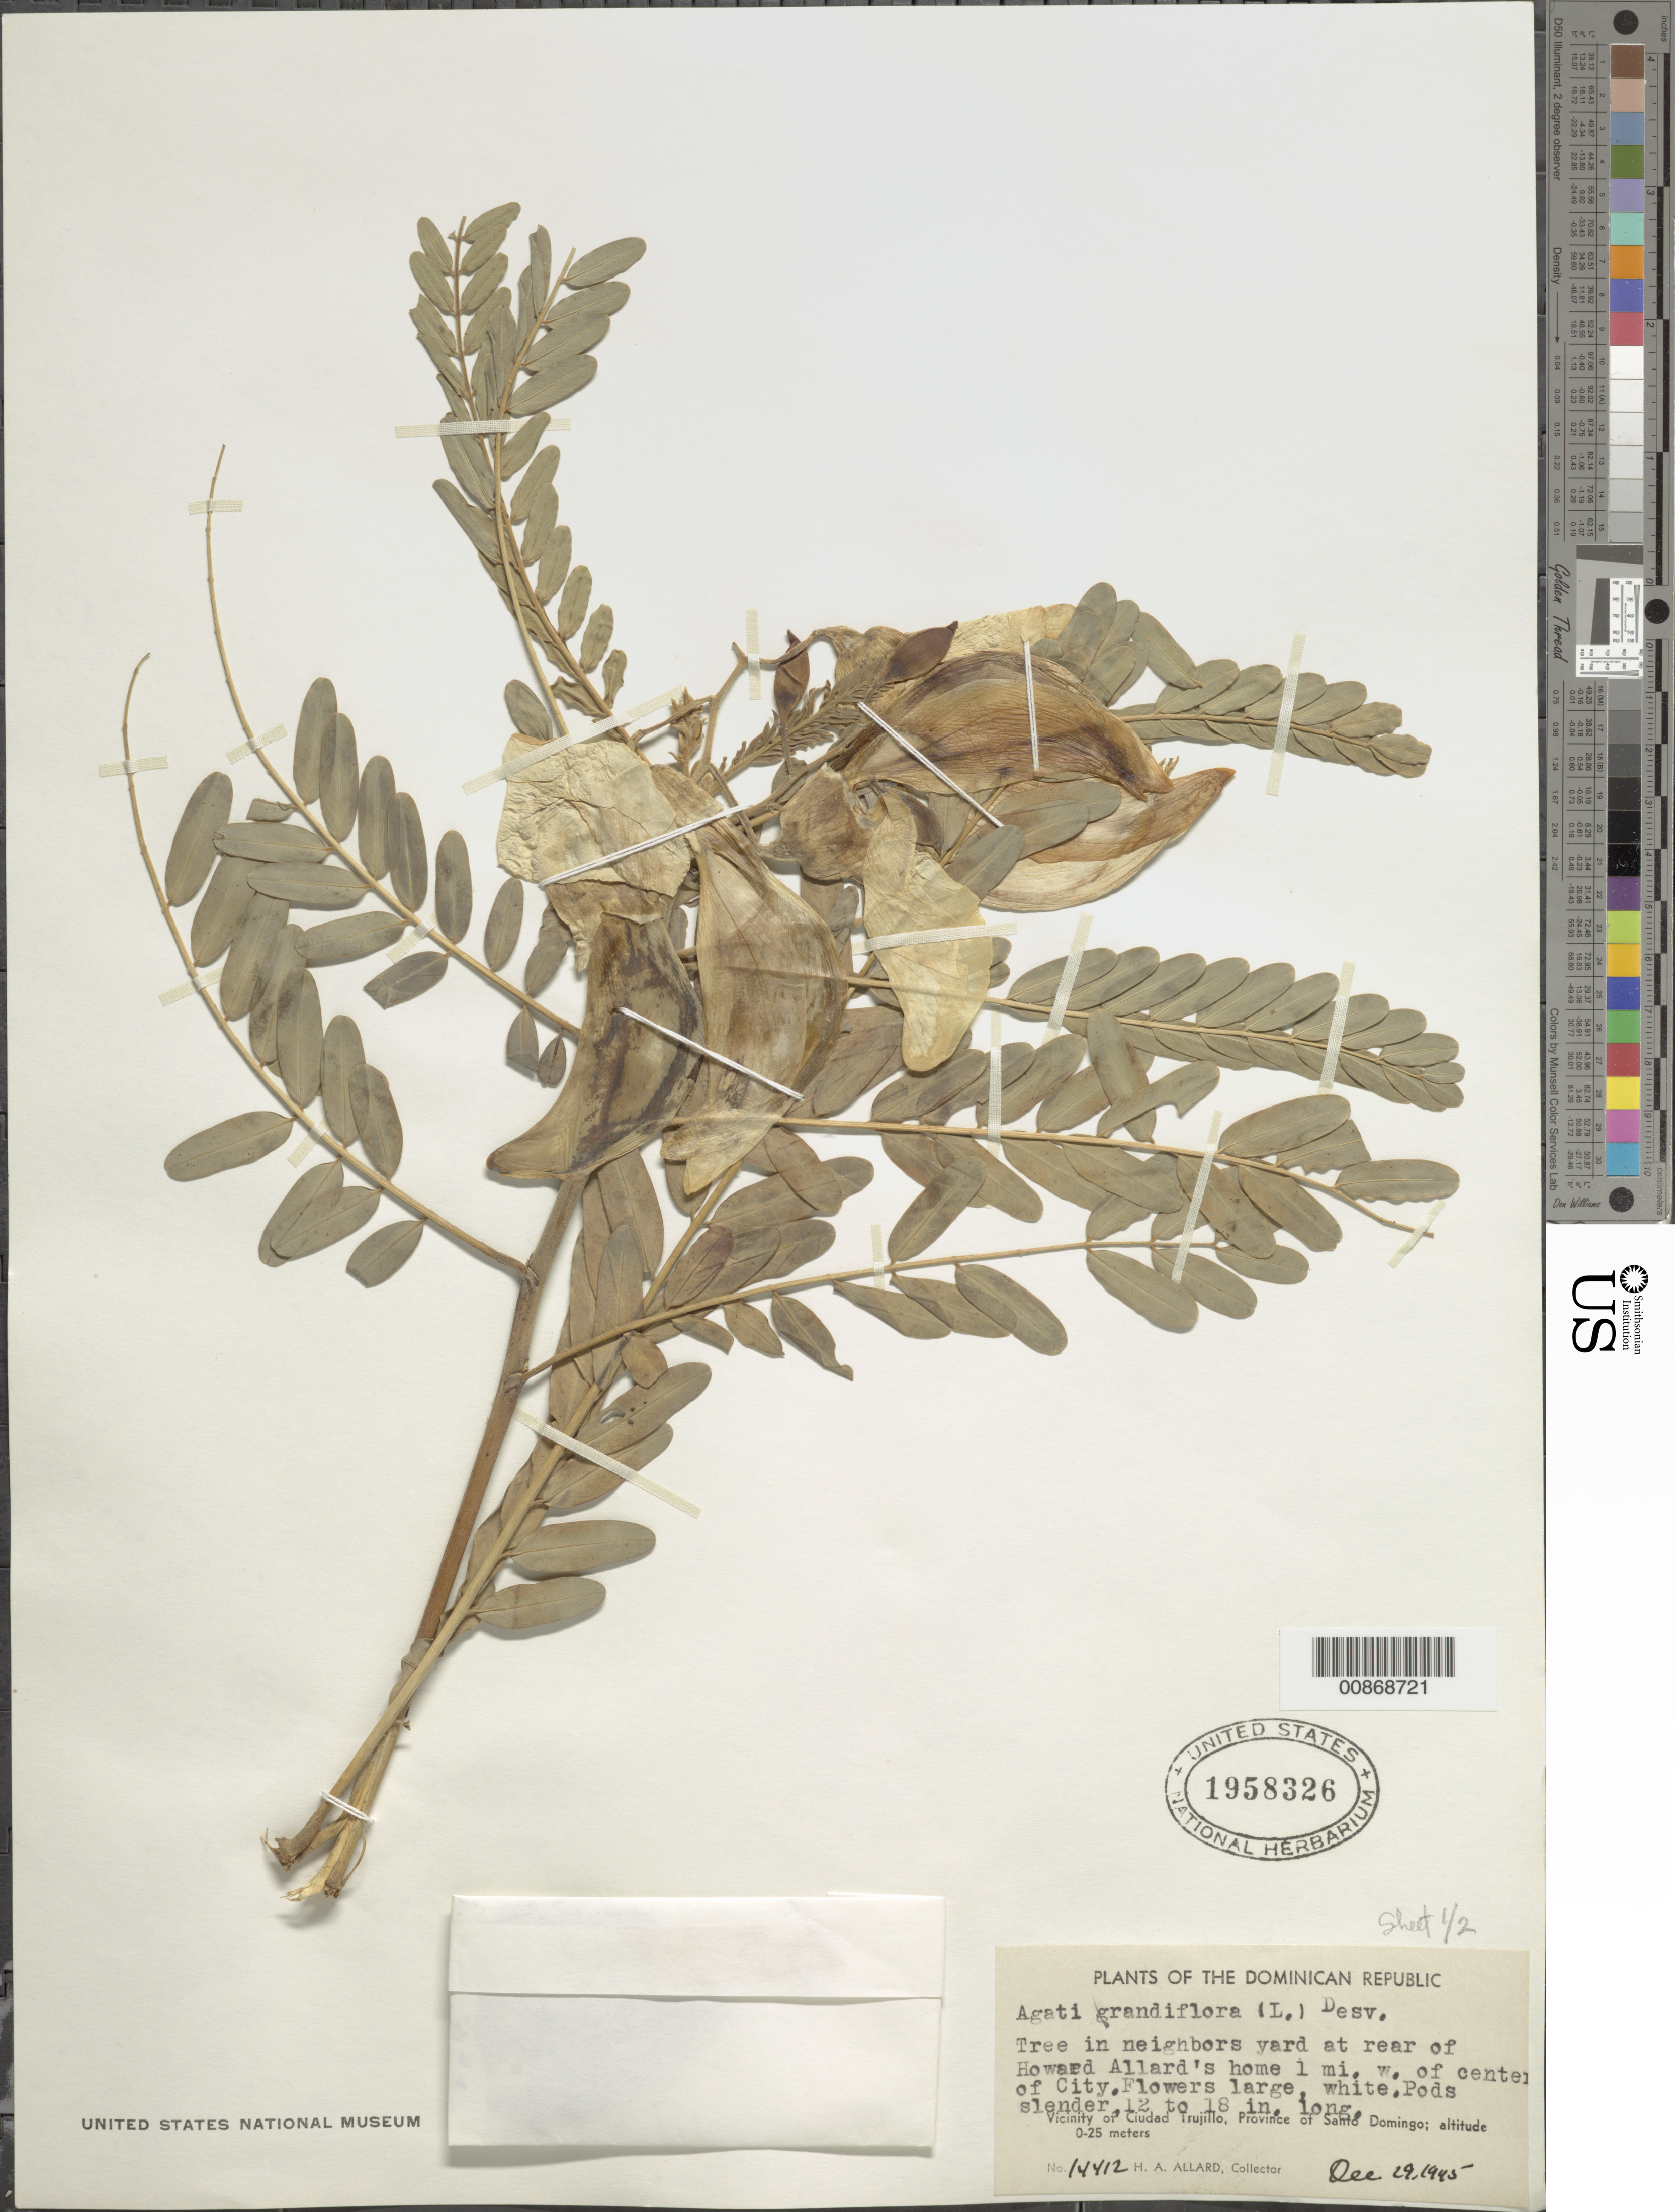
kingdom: Plantae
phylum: Tracheophyta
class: Magnoliopsida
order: Fabales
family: Fabaceae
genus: Sesbania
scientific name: Sesbania grandiflora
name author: (L.) Poir.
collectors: H. A. Allard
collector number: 14412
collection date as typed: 29 Dec 1945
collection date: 1945-12-29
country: Dominican Republic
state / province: Distrito Nacional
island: Hispaniola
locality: Vicinity of Ciudad Trujillo, Province of Santo Domingo (obsolete). Neighbor's yard at rear of Howard Allard's home, 1 mi. W of center of city.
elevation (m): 0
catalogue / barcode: US 1958326